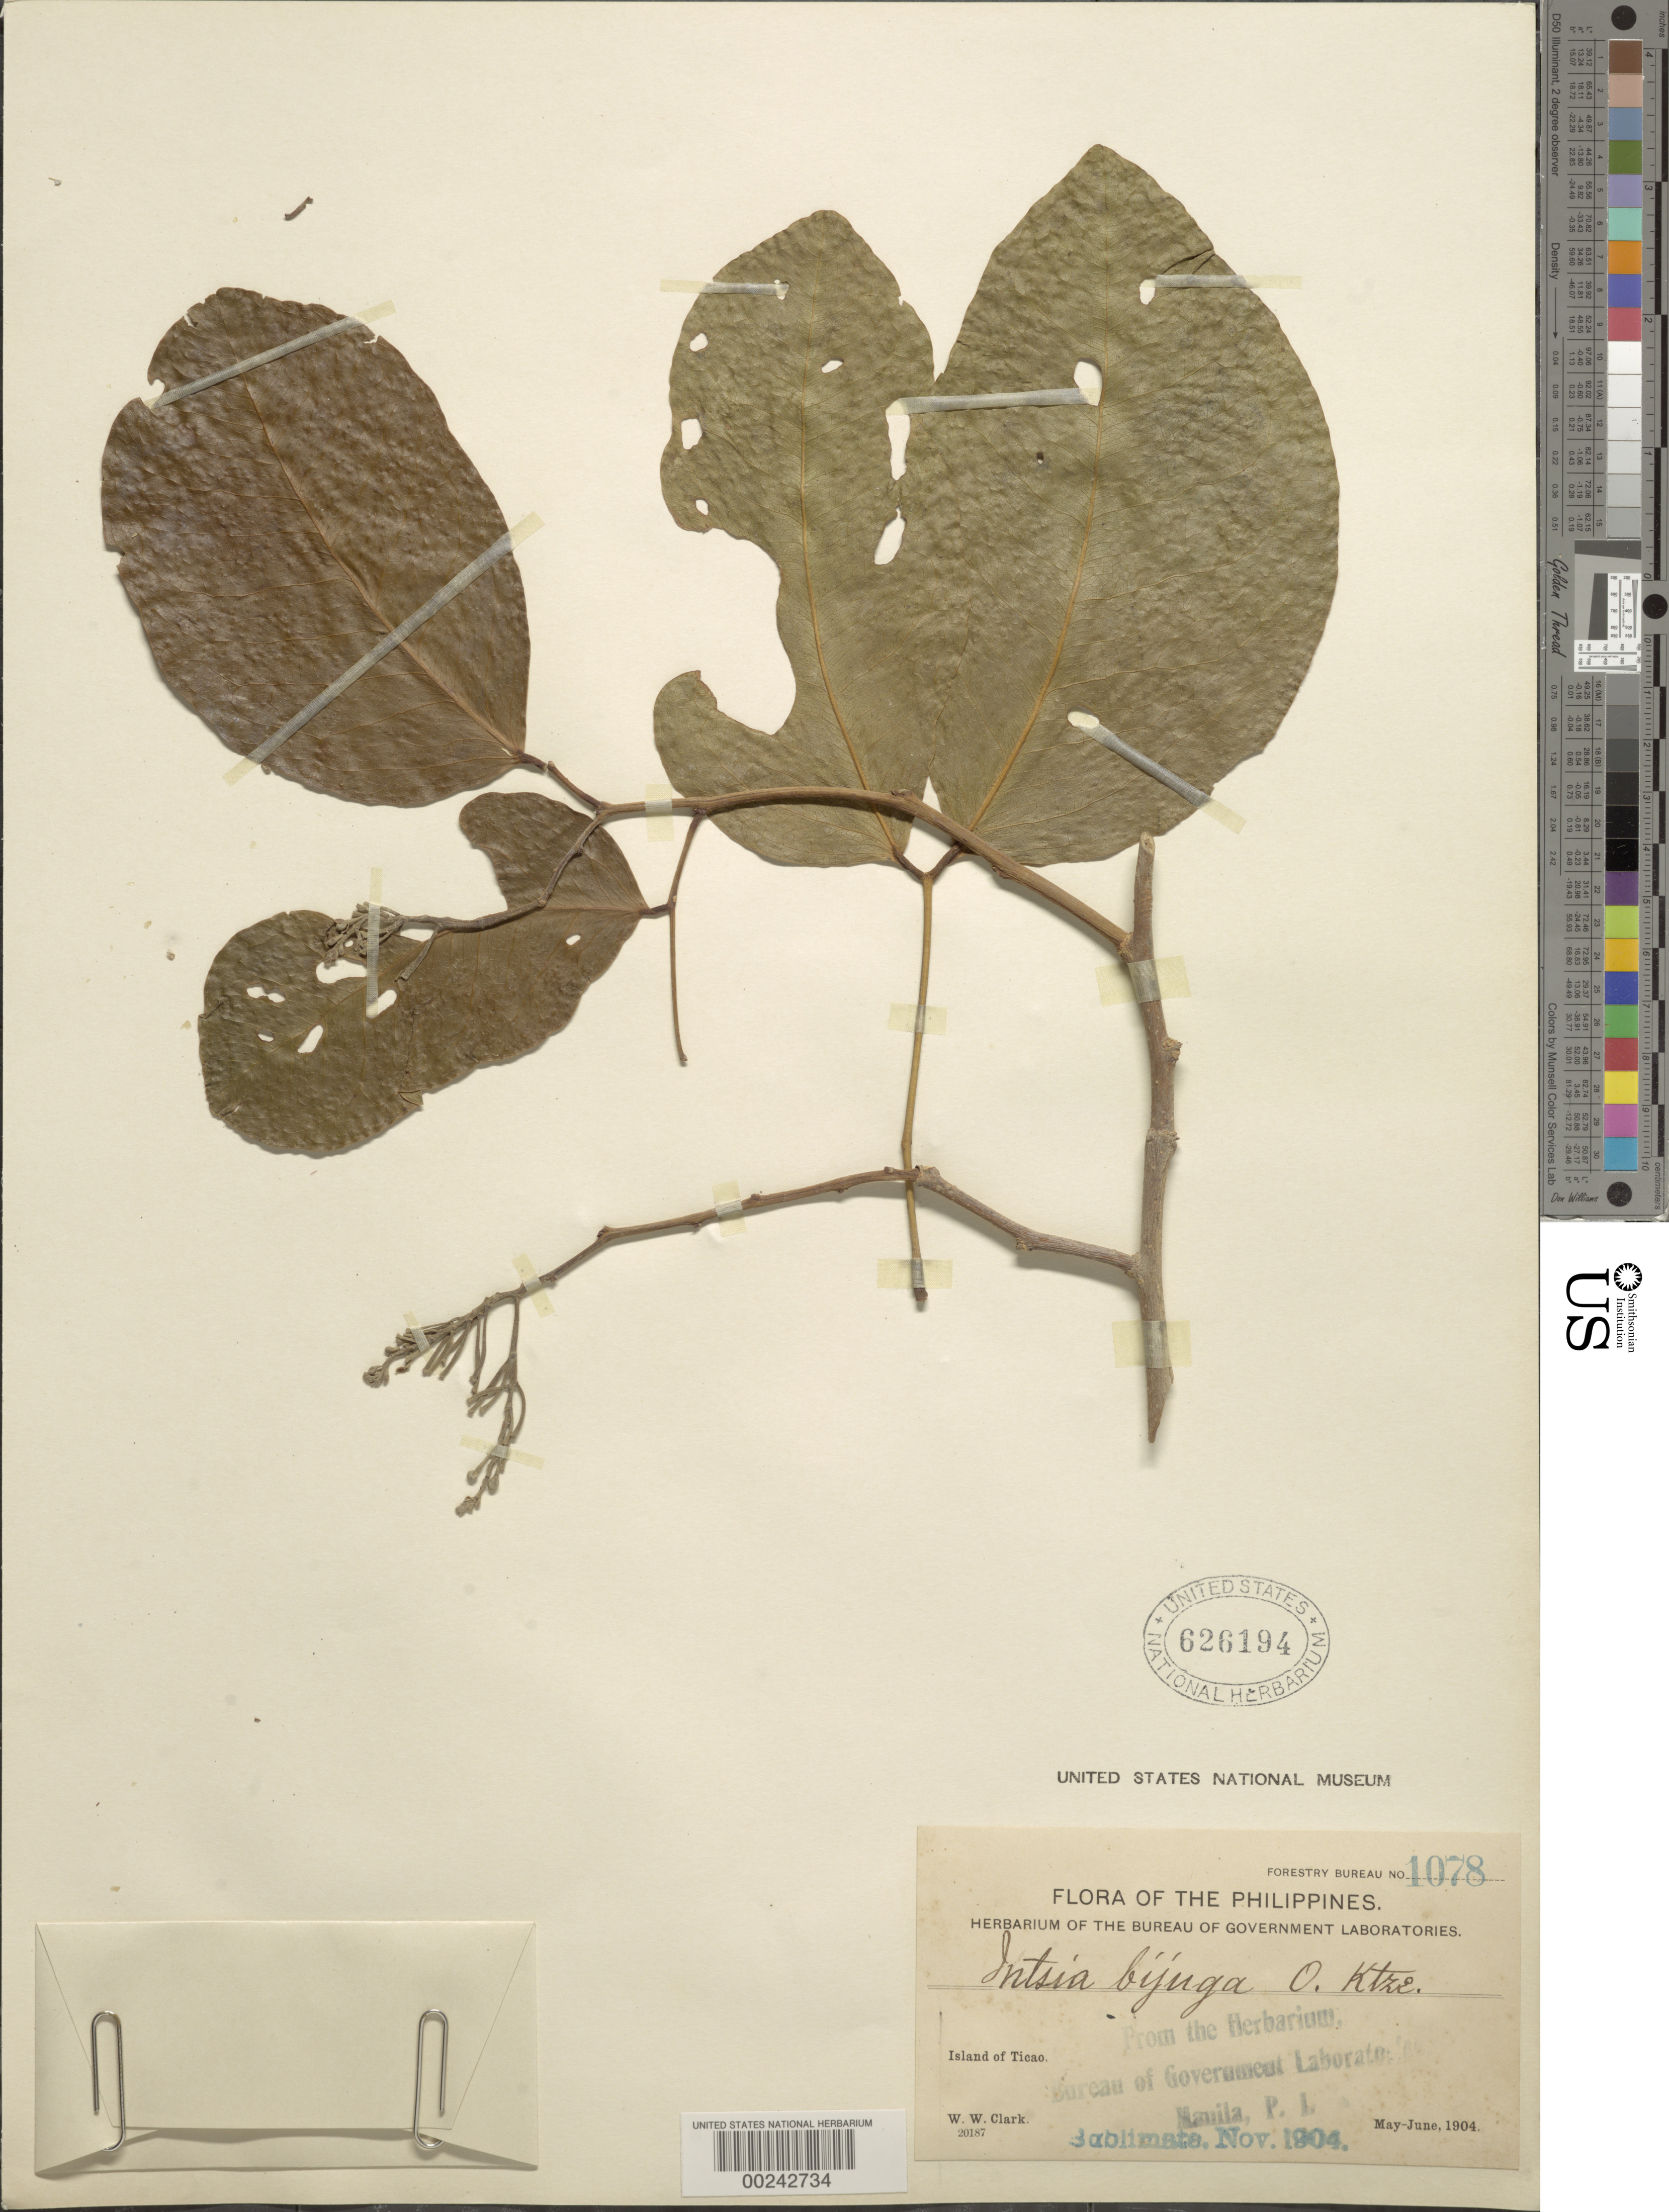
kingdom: Plantae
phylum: Tracheophyta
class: Magnoliopsida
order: Fabales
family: Fabaceae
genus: Intsia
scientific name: Intsia bijuga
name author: (Colebr.) Kuntze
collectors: W. W. Clark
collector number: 1078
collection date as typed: May 1904 to -- Jun 1904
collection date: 1904-05/1904-06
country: Philippines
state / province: Bicol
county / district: Masbate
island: Masbate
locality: Ticao i.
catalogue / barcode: US 626194